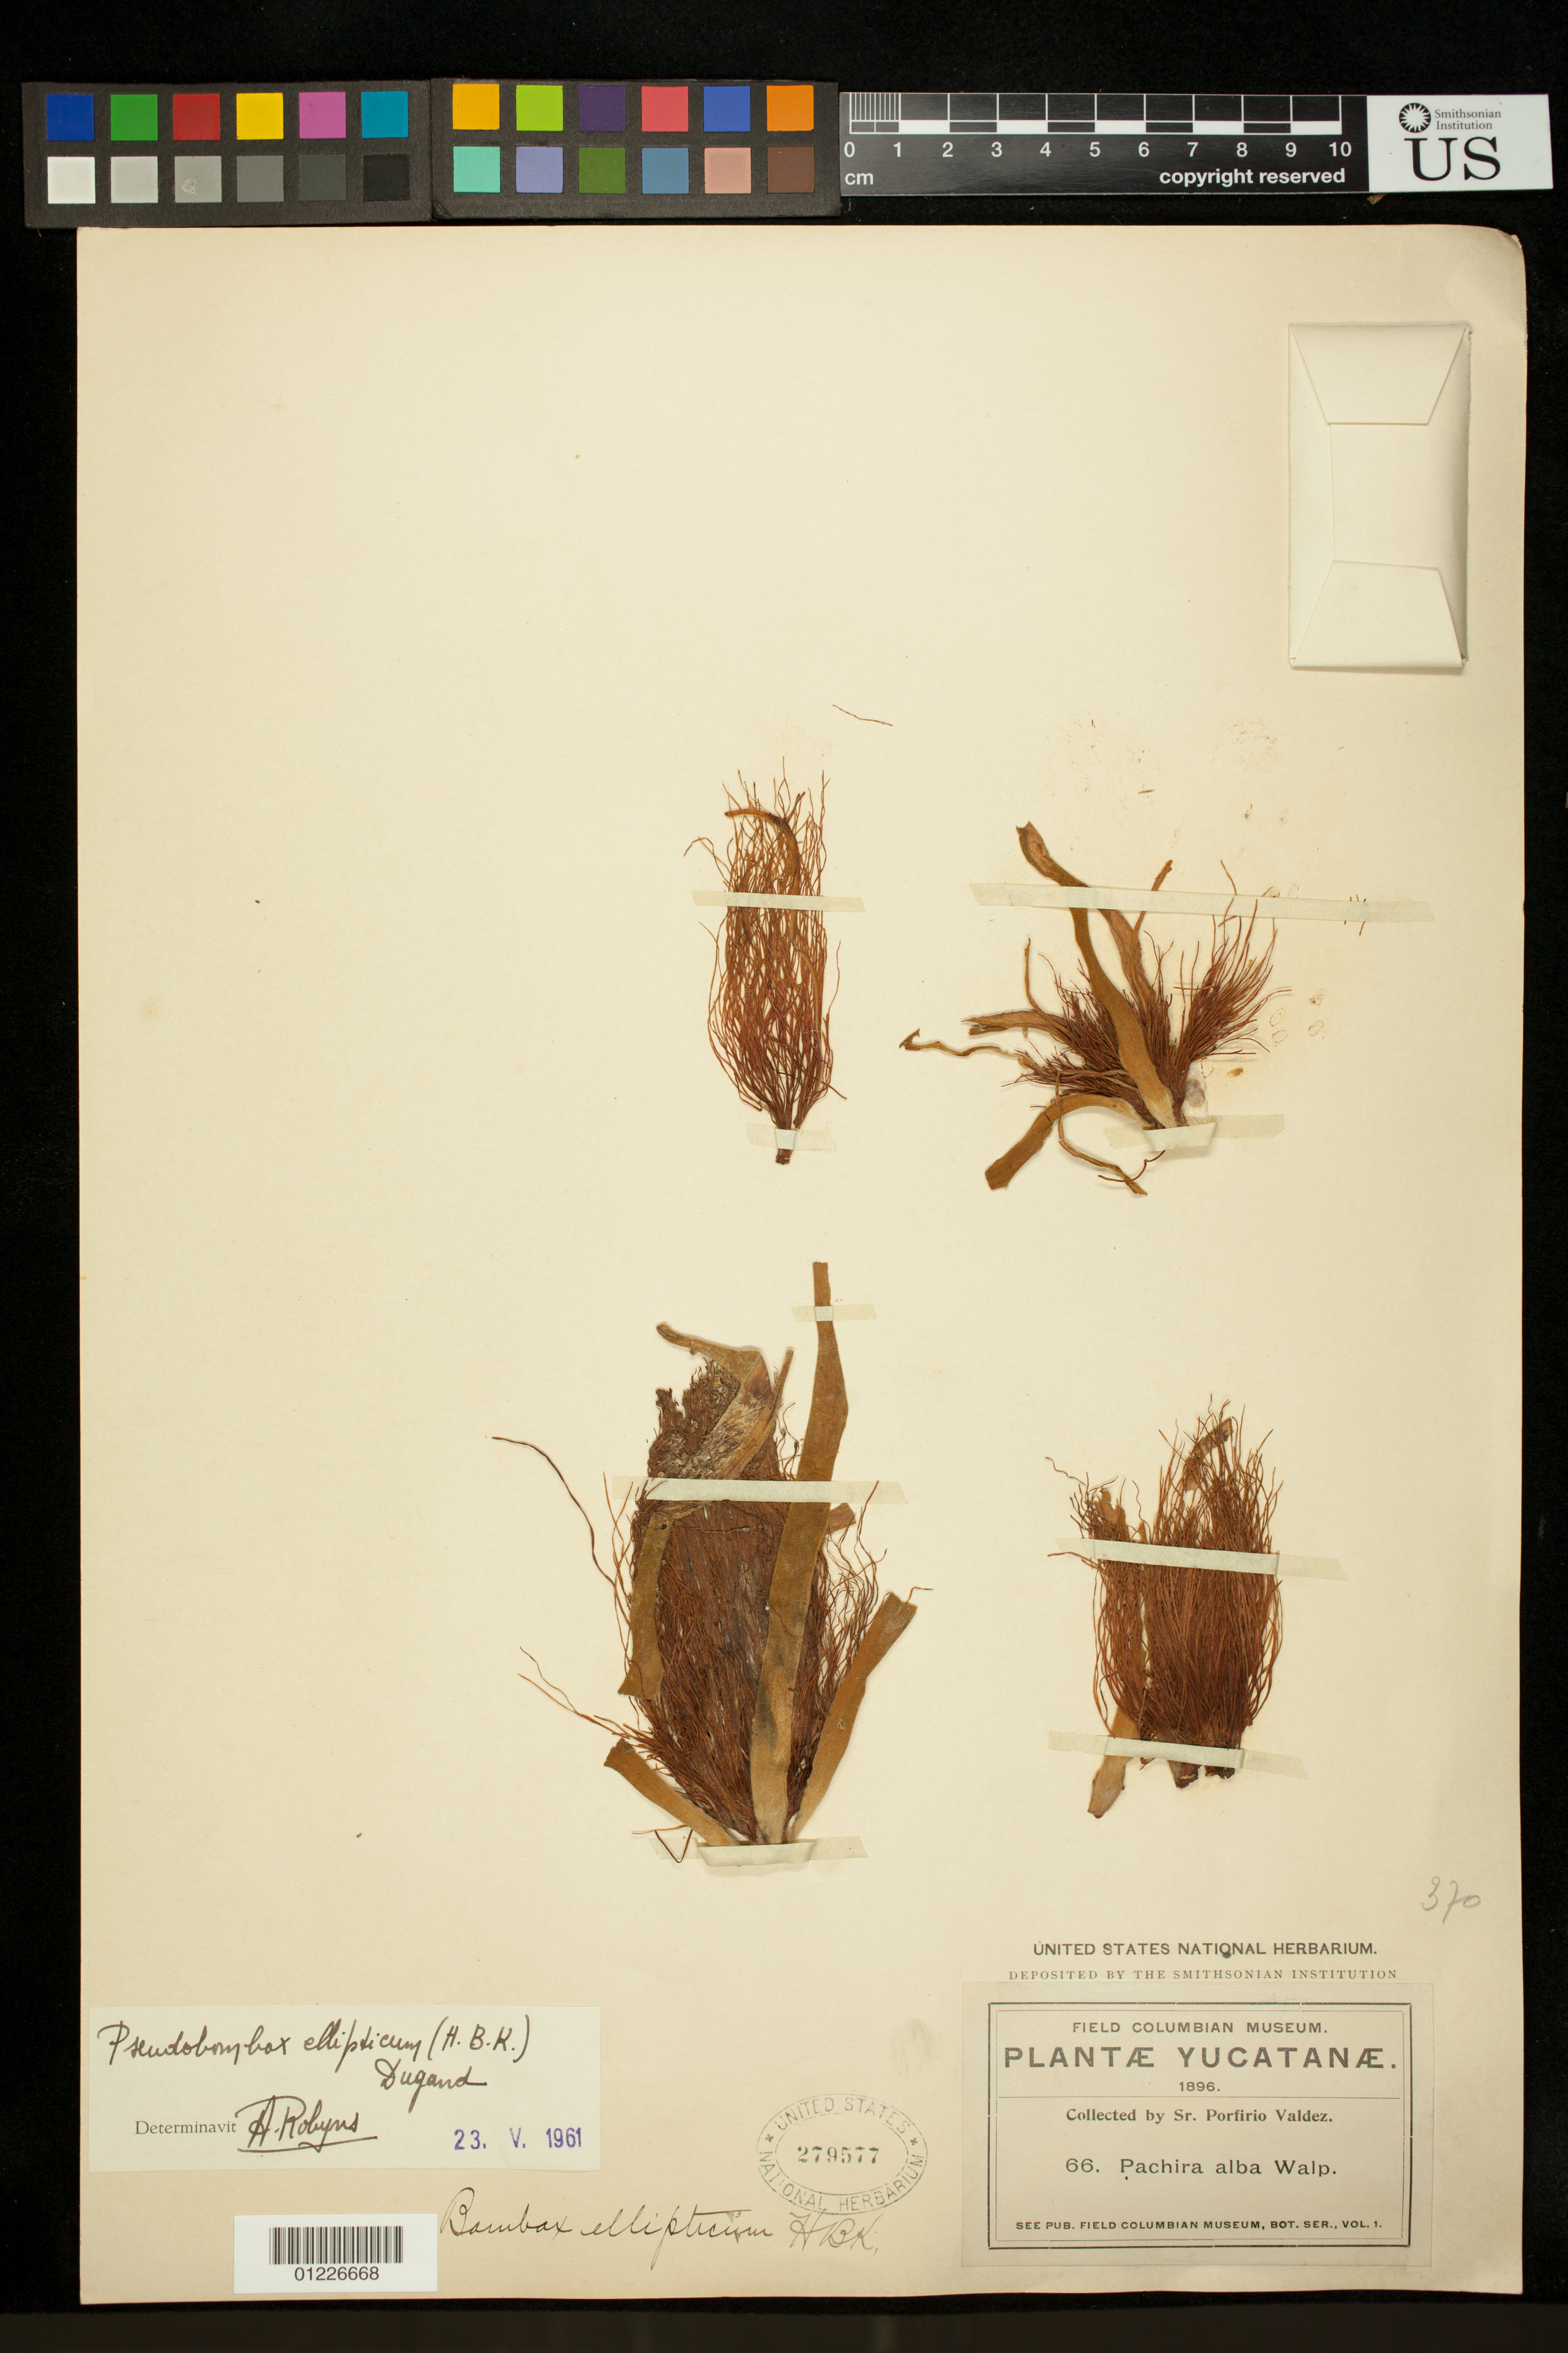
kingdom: Plantae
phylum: Tracheophyta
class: Magnoliopsida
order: Malvales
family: Malvaceae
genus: Pseudobombax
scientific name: Pseudobombax ellipticum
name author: (Kunth) Dugand G.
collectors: P. Valdez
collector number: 66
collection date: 1896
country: Mexico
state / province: Yucatan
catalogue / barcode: US 279577